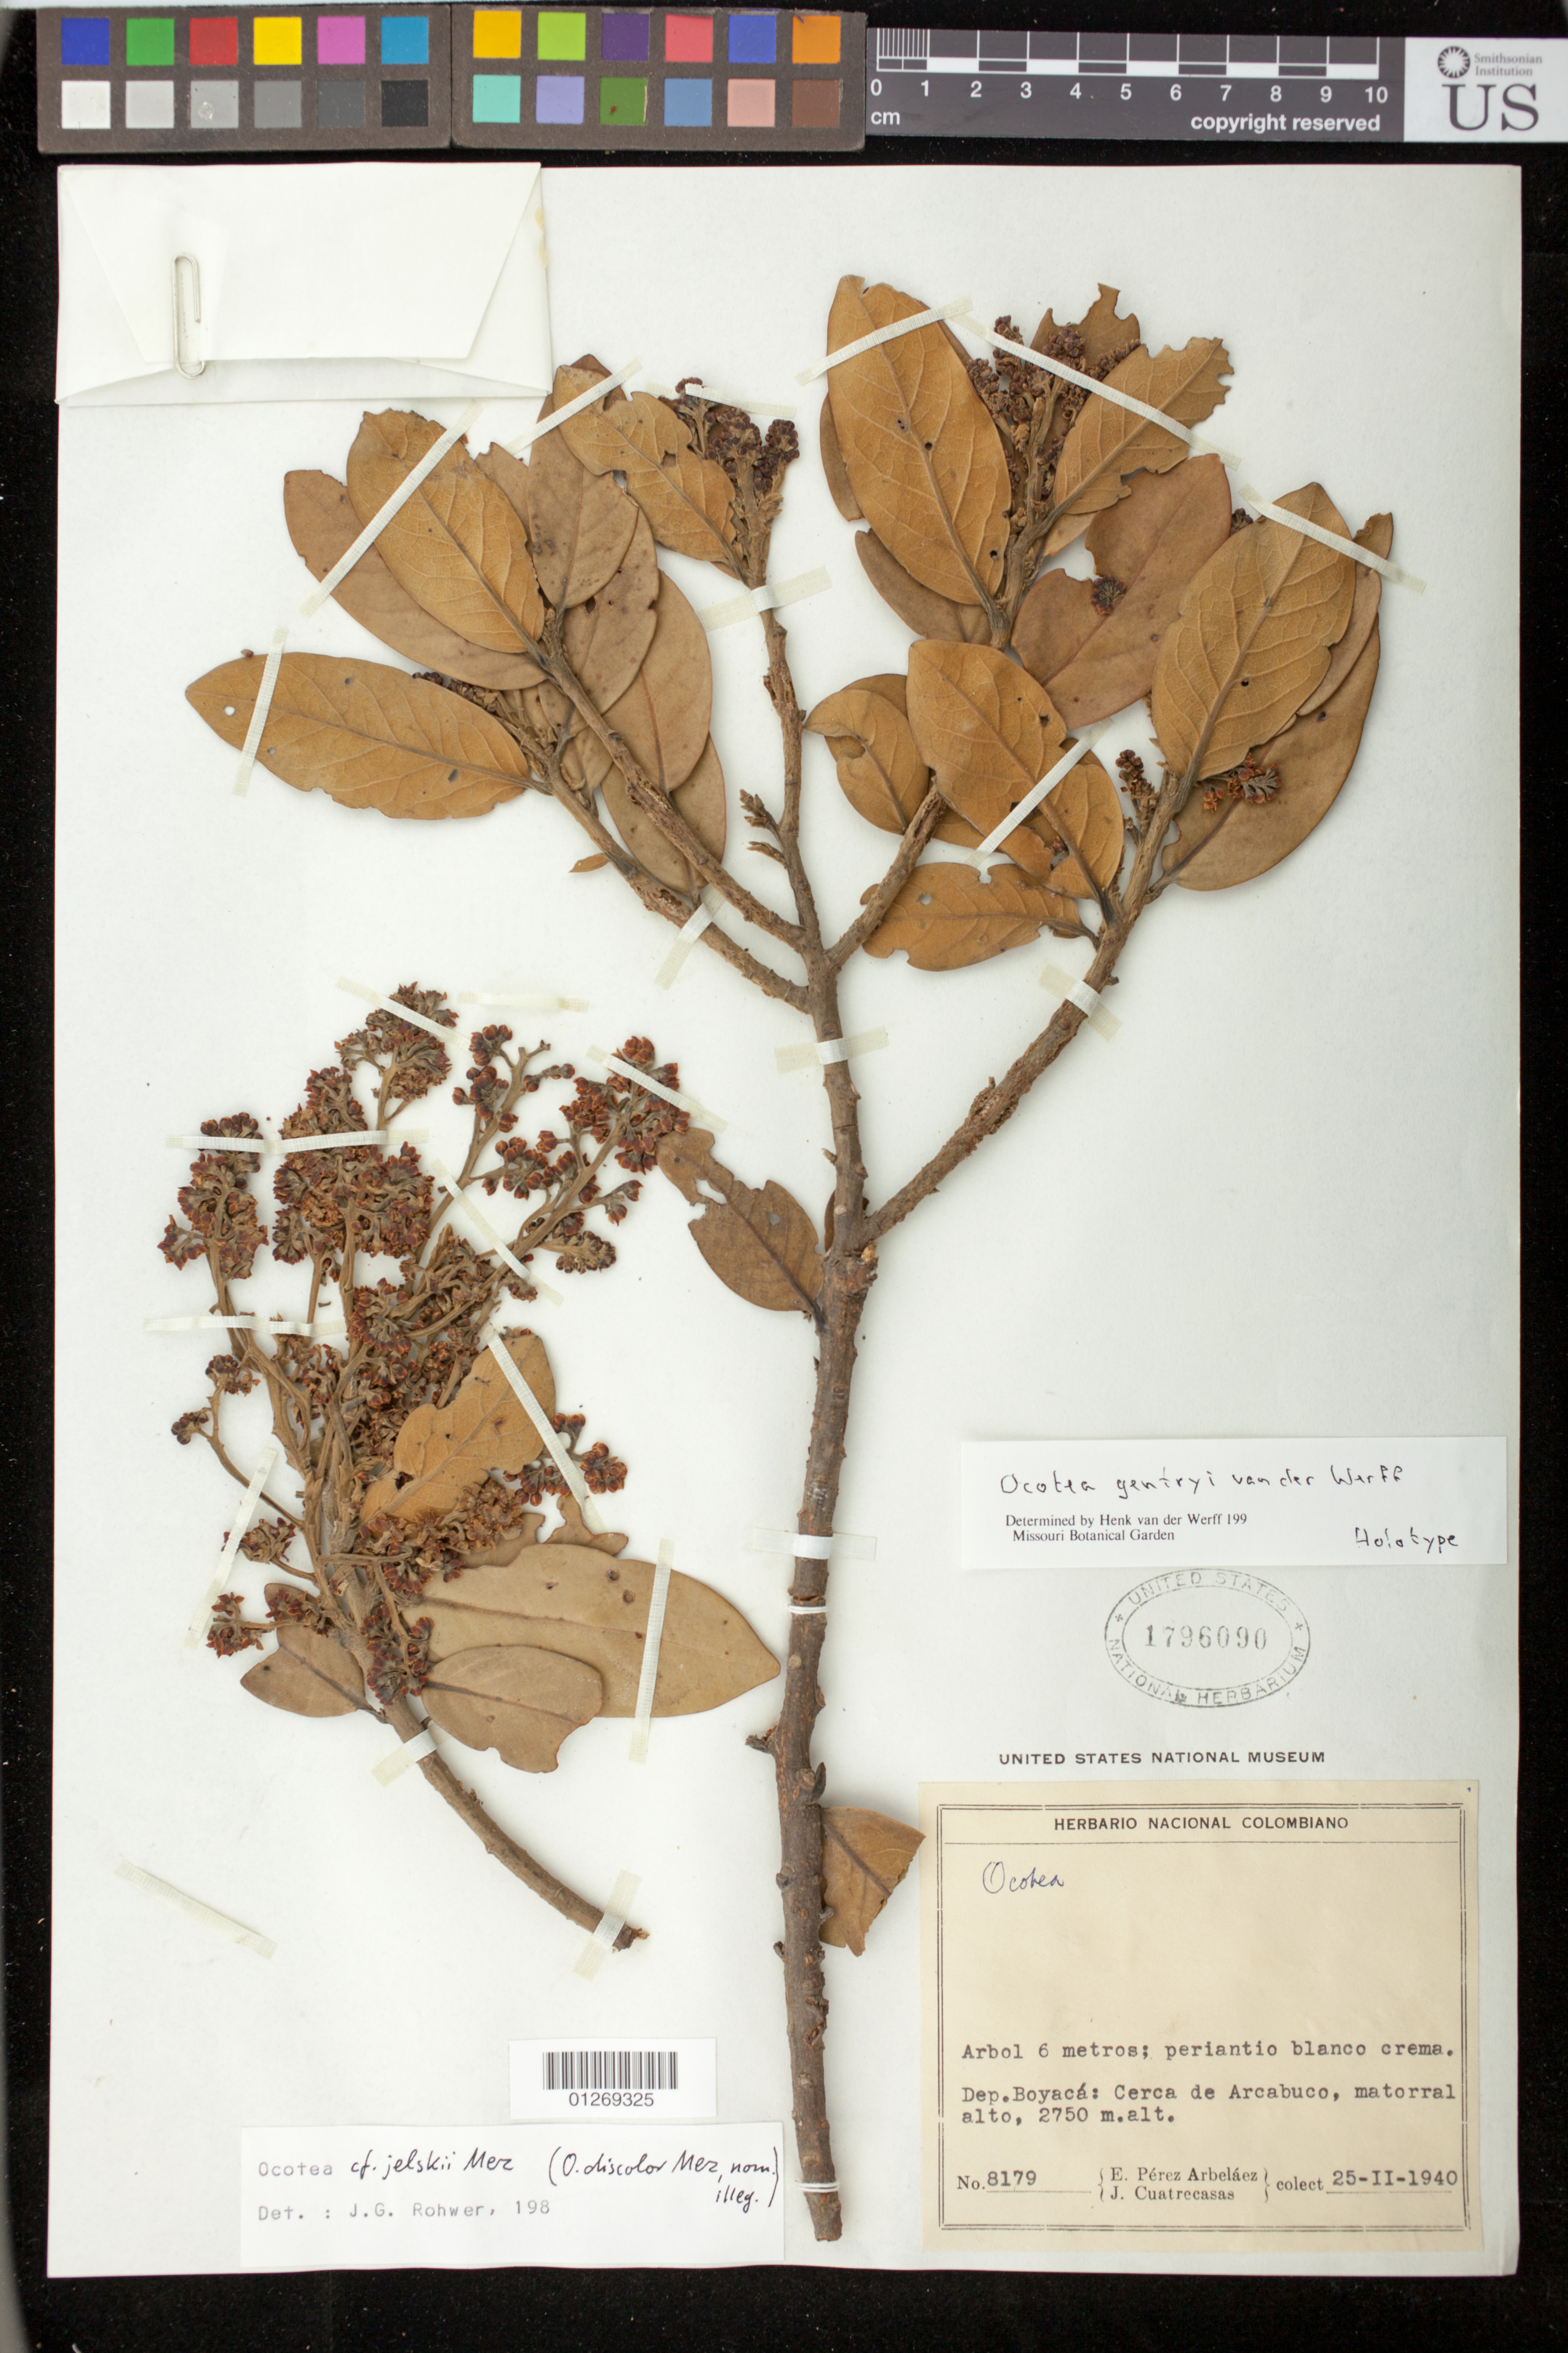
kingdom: Plantae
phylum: Tracheophyta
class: Magnoliopsida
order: Laurales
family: Lauraceae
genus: Ocotea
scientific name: Ocotea gentryi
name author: van der Werff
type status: Holotype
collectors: E. Pérez Arbeláez & J. Cuatrecasas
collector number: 8179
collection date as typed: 25 - II - 1940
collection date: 1940-02-25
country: Colombia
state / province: Boyacá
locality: Dep. Boyacá: Cerca de Arcabuco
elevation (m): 2750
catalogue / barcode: US 1796090